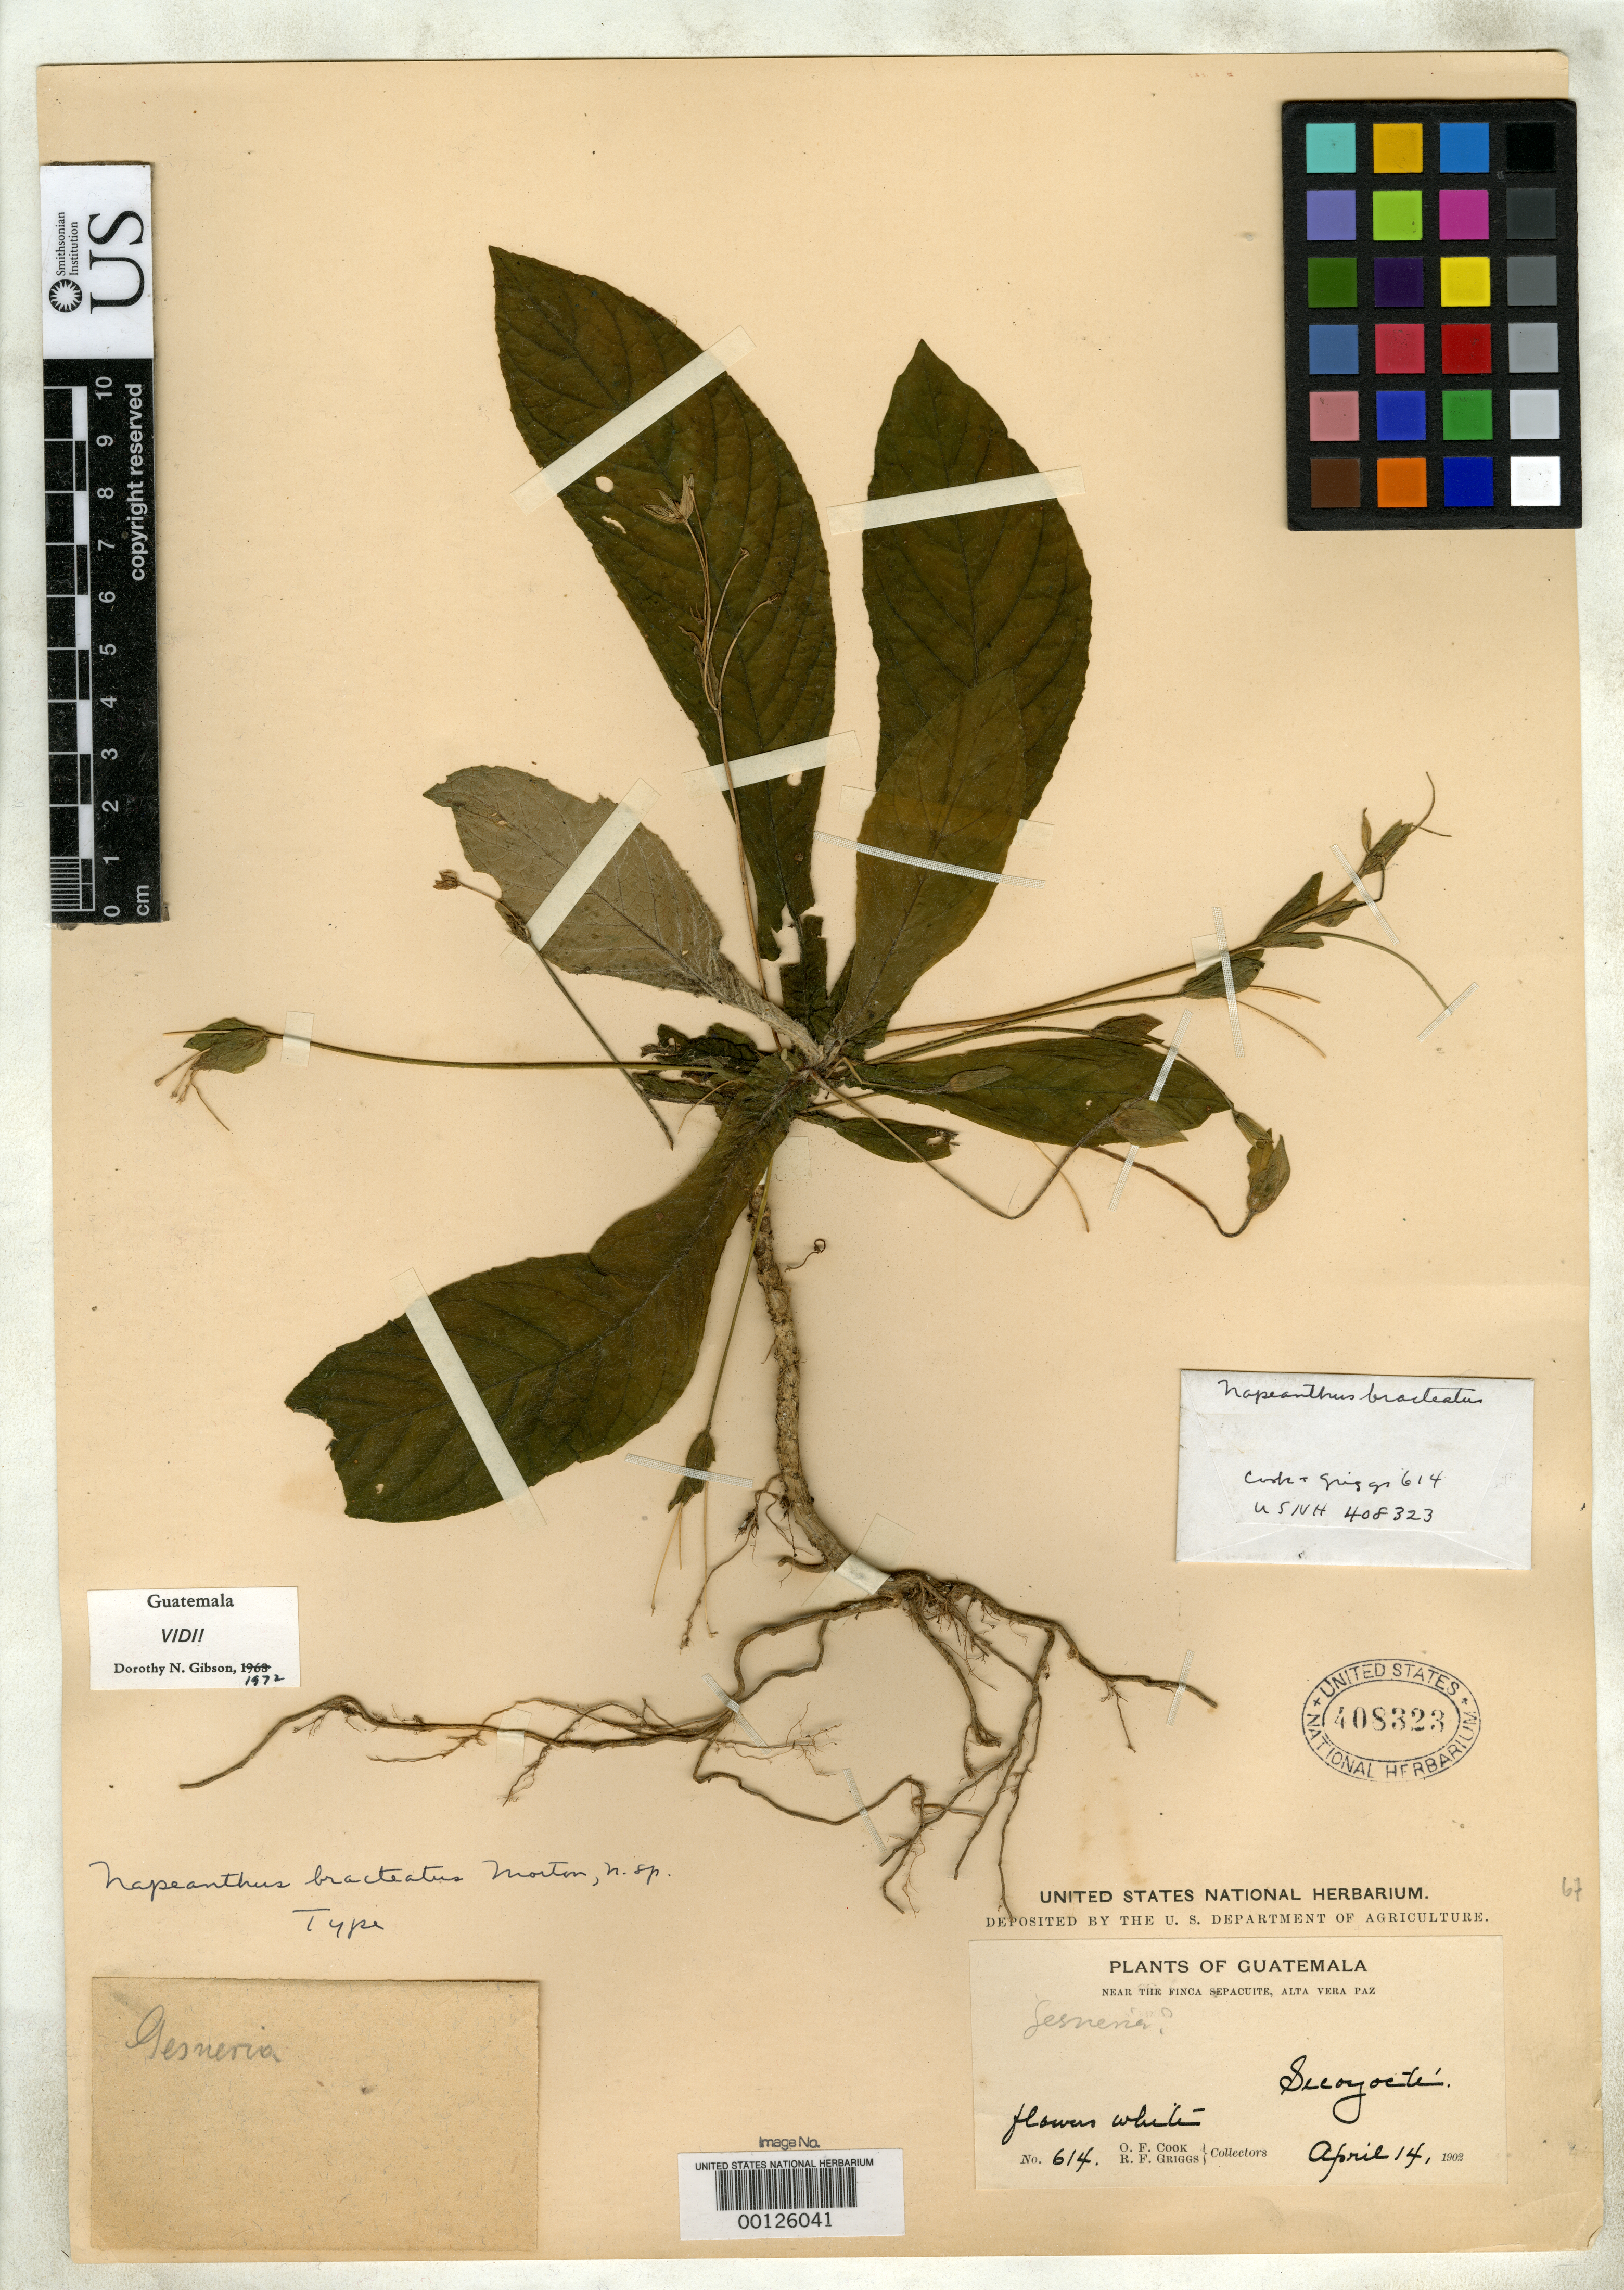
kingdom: Plantae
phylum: Tracheophyta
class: Magnoliopsida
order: Lamiales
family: Gesneriaceae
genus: Napeanthus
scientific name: Napeanthus bracteatus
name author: C.V. Morton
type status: Holotype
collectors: O. F. Cook & R. F. Griggs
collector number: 614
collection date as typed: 14 Apr 1902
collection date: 1902-04-14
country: Guatemala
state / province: Alta Verapaz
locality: Near Finca Sepacuite, Secoyocte.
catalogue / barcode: US 408323